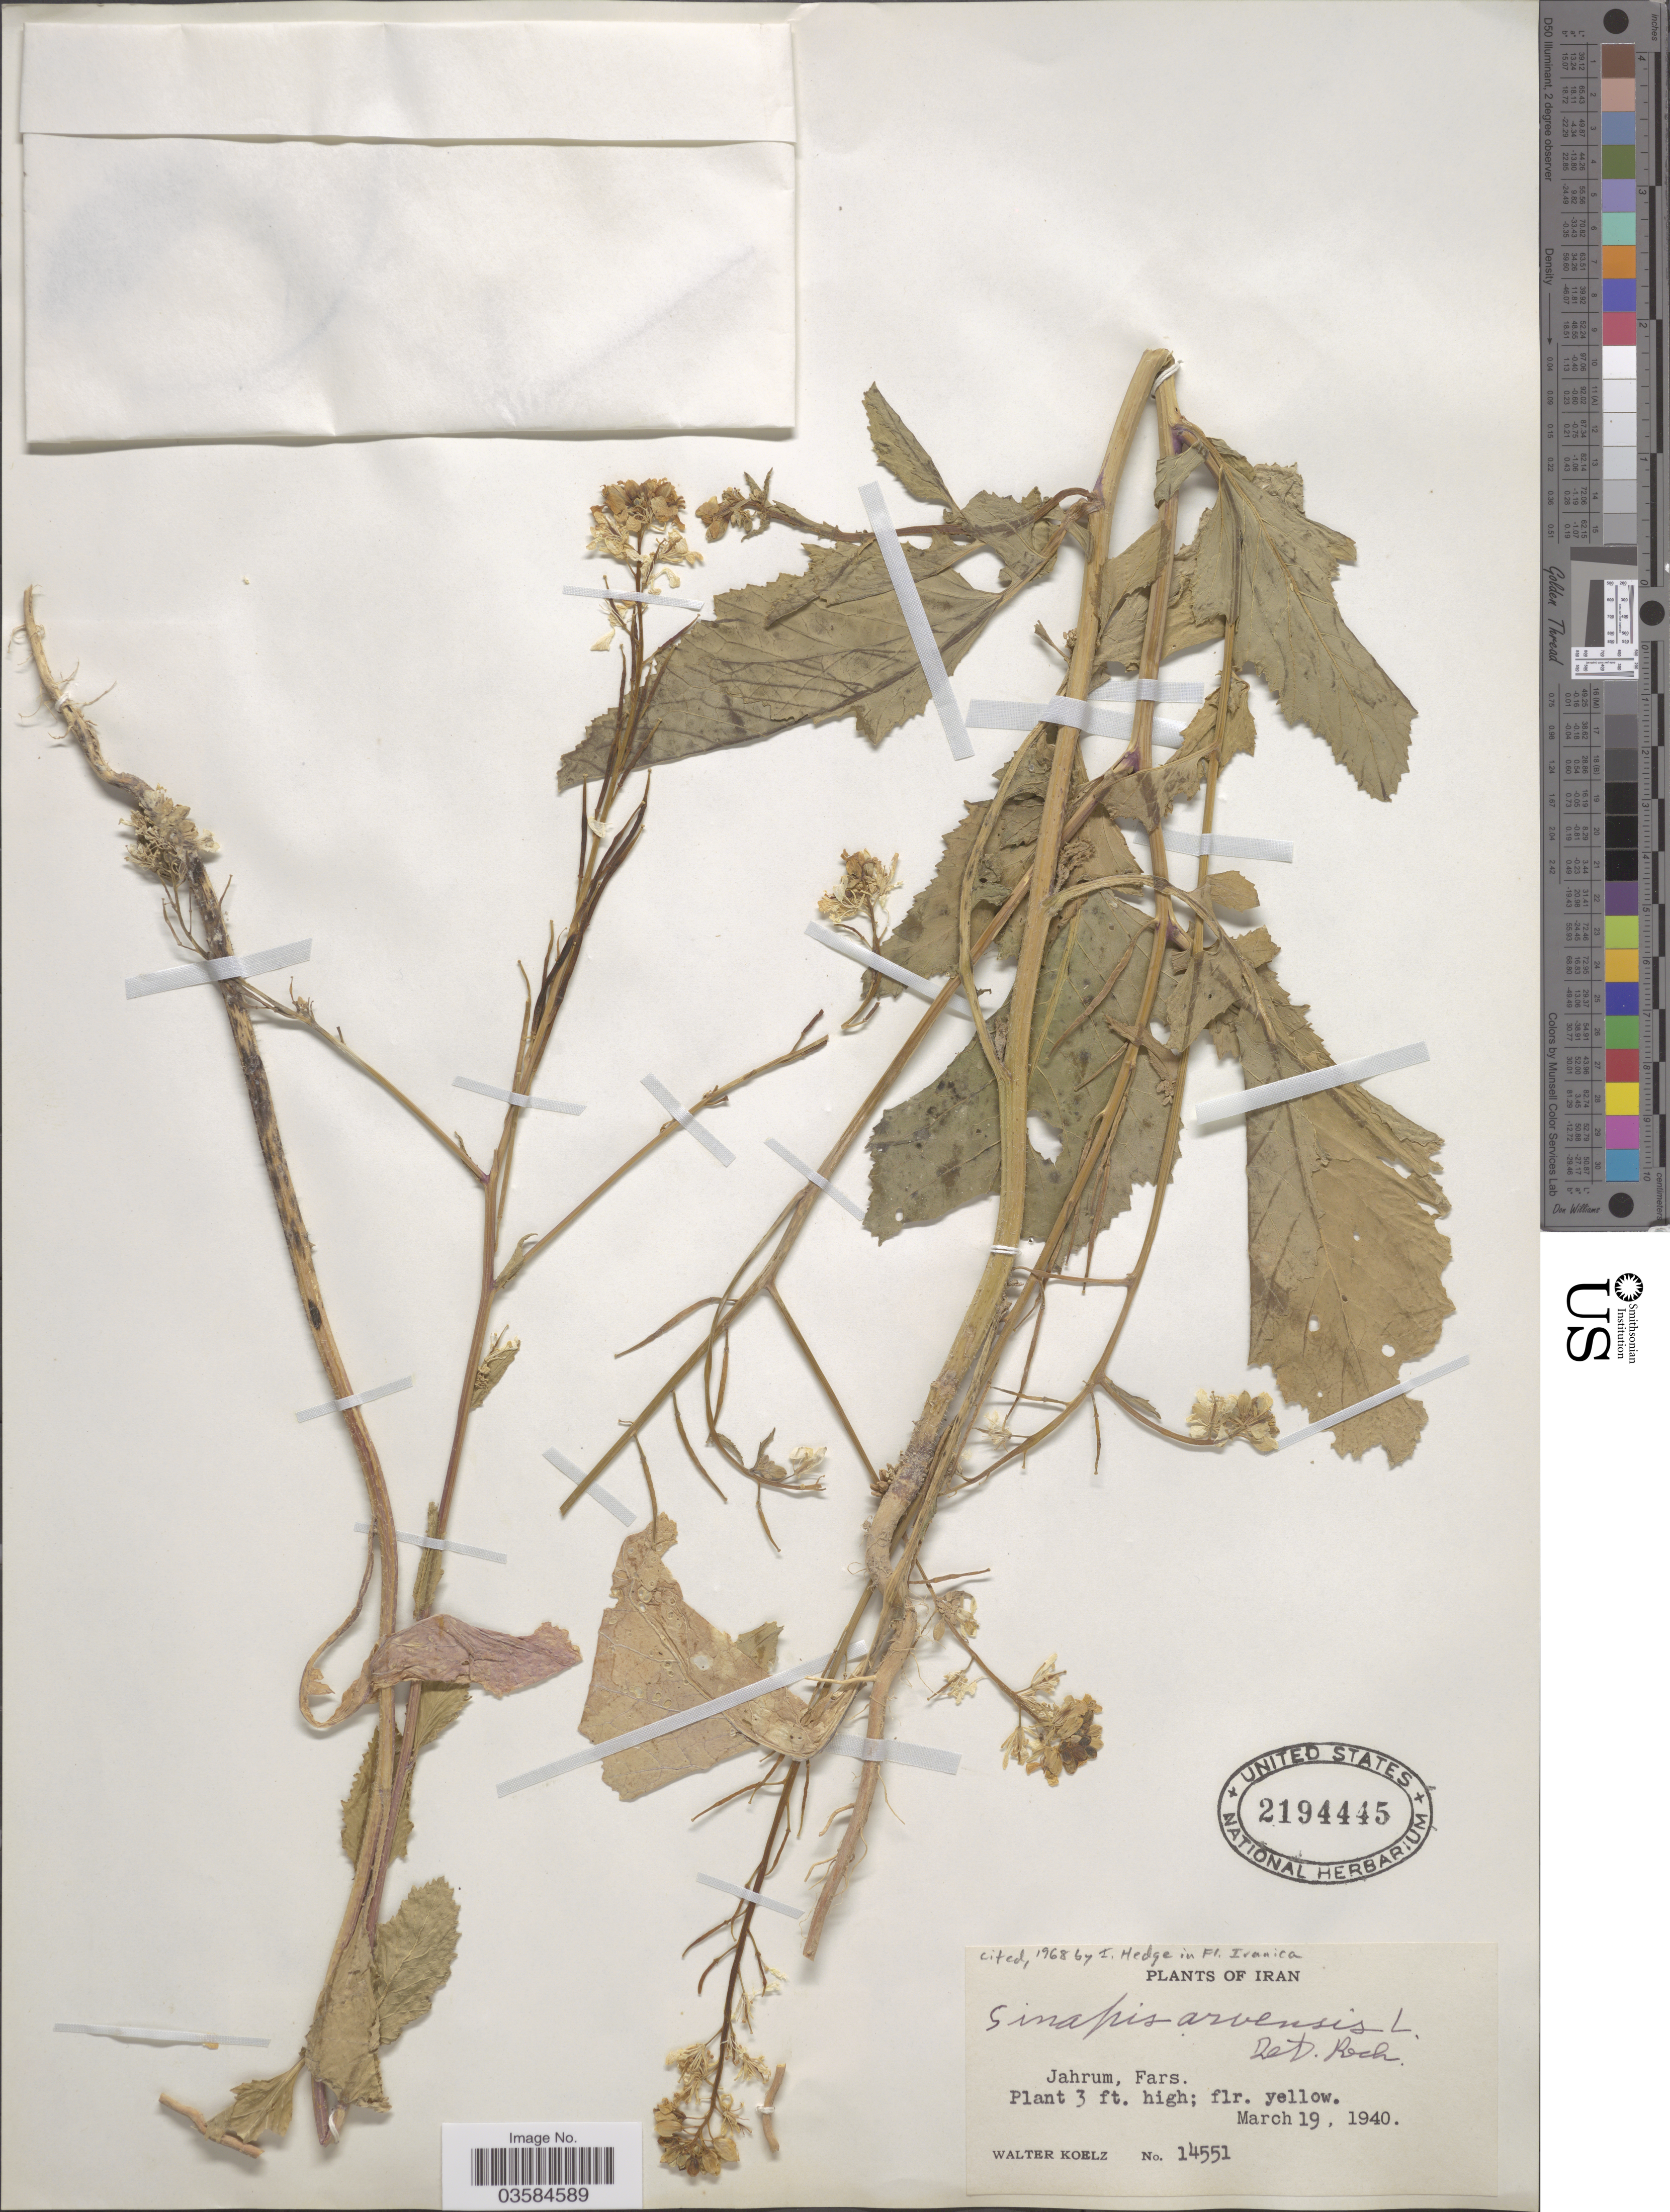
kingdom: Plantae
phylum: Tracheophyta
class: Magnoliopsida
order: Brassicales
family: Brassicaceae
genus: Sinapis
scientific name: Sinapis arvensis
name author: L.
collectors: W. N. Koelz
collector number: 14551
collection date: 1940-03-19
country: Iran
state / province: Fars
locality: Jahrum.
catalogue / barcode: US 2194445